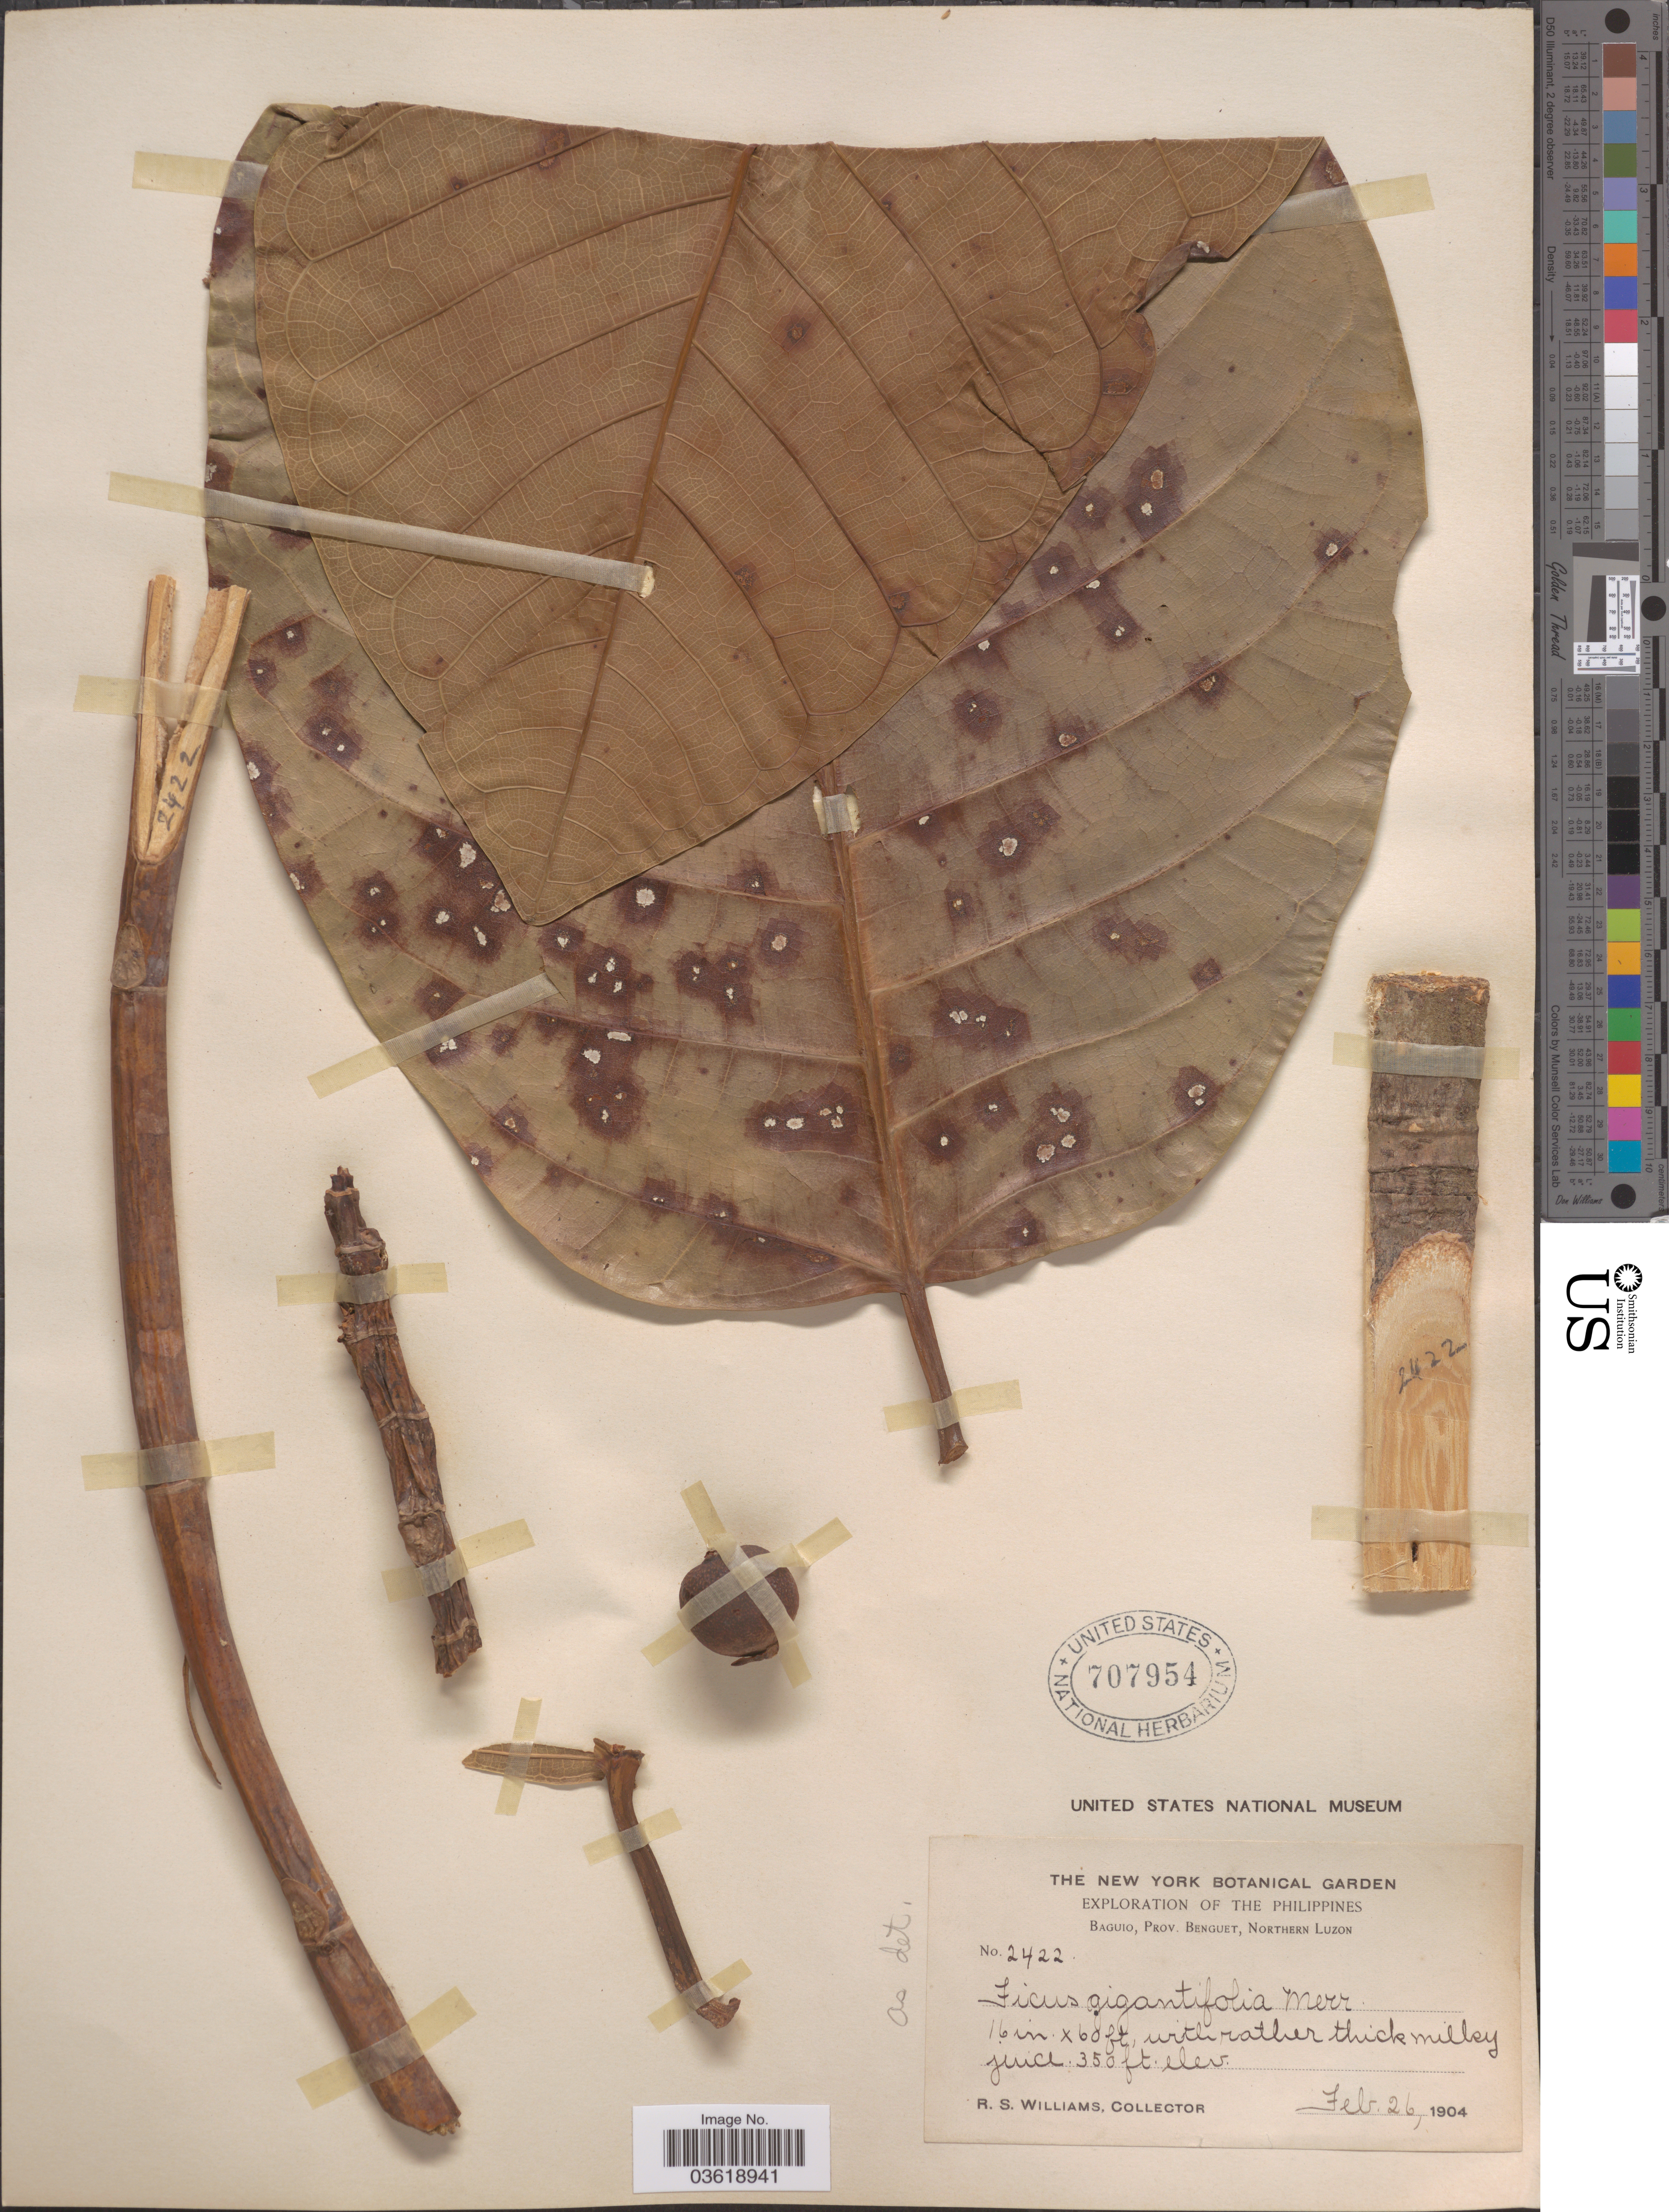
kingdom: Plantae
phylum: Tracheophyta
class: Magnoliopsida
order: Rosales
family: Moraceae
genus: Ficus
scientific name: Ficus gigantifolia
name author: Merr.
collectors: R. S. Williams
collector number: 2422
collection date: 1904-02-26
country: Philippines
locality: Baguio, Prov. Benguet, Northern Luzon.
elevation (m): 107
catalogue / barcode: US 707954